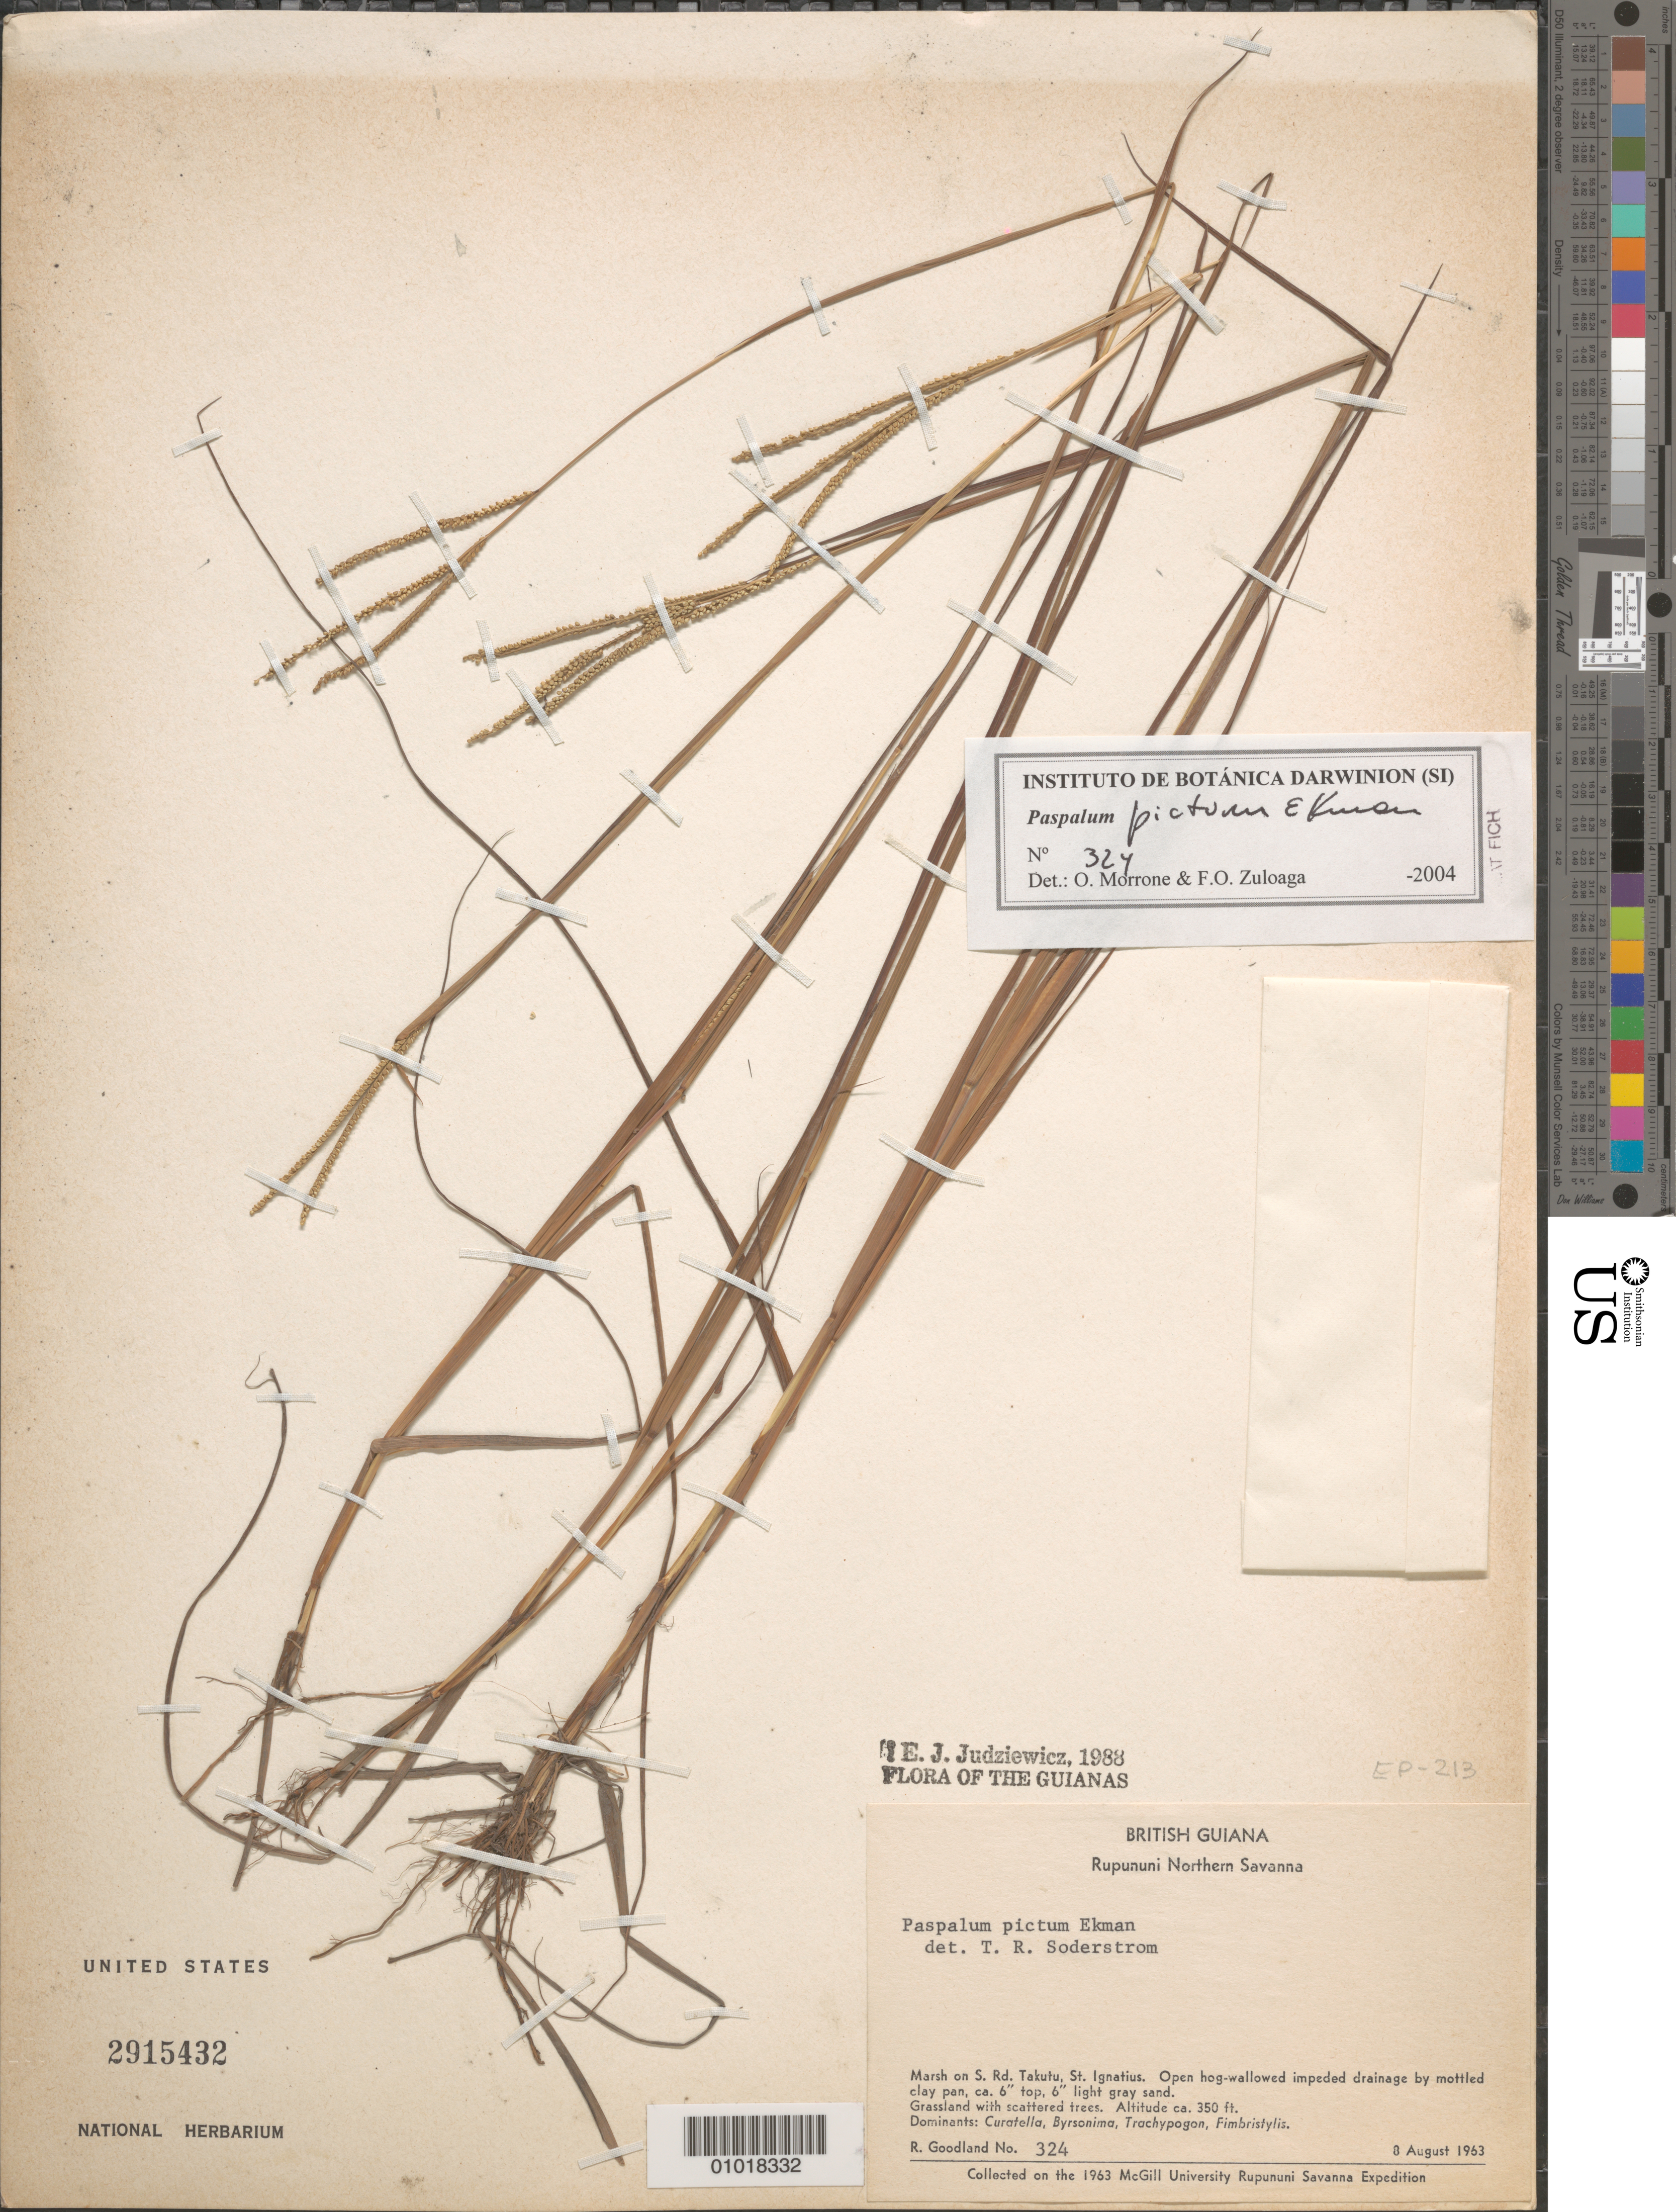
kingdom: Plantae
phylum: Tracheophyta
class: Liliopsida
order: Poales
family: Poaceae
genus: Paspalum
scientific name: Paspalum pictum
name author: Ekman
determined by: Zuloaga, F. O.; Morrone, O. N.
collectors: R. Goodland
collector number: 324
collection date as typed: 8-Aug-63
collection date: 1963-08-08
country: Guyana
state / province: U. Takutu-U. Essequibo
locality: Rupununi Northern Savanna, S road, Takutu - St. Ignatius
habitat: Grassland with scattered trees. Dominants: Curatella, Byrsonima, Trachypogon, Fimbristylis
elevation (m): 107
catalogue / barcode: US 2915432